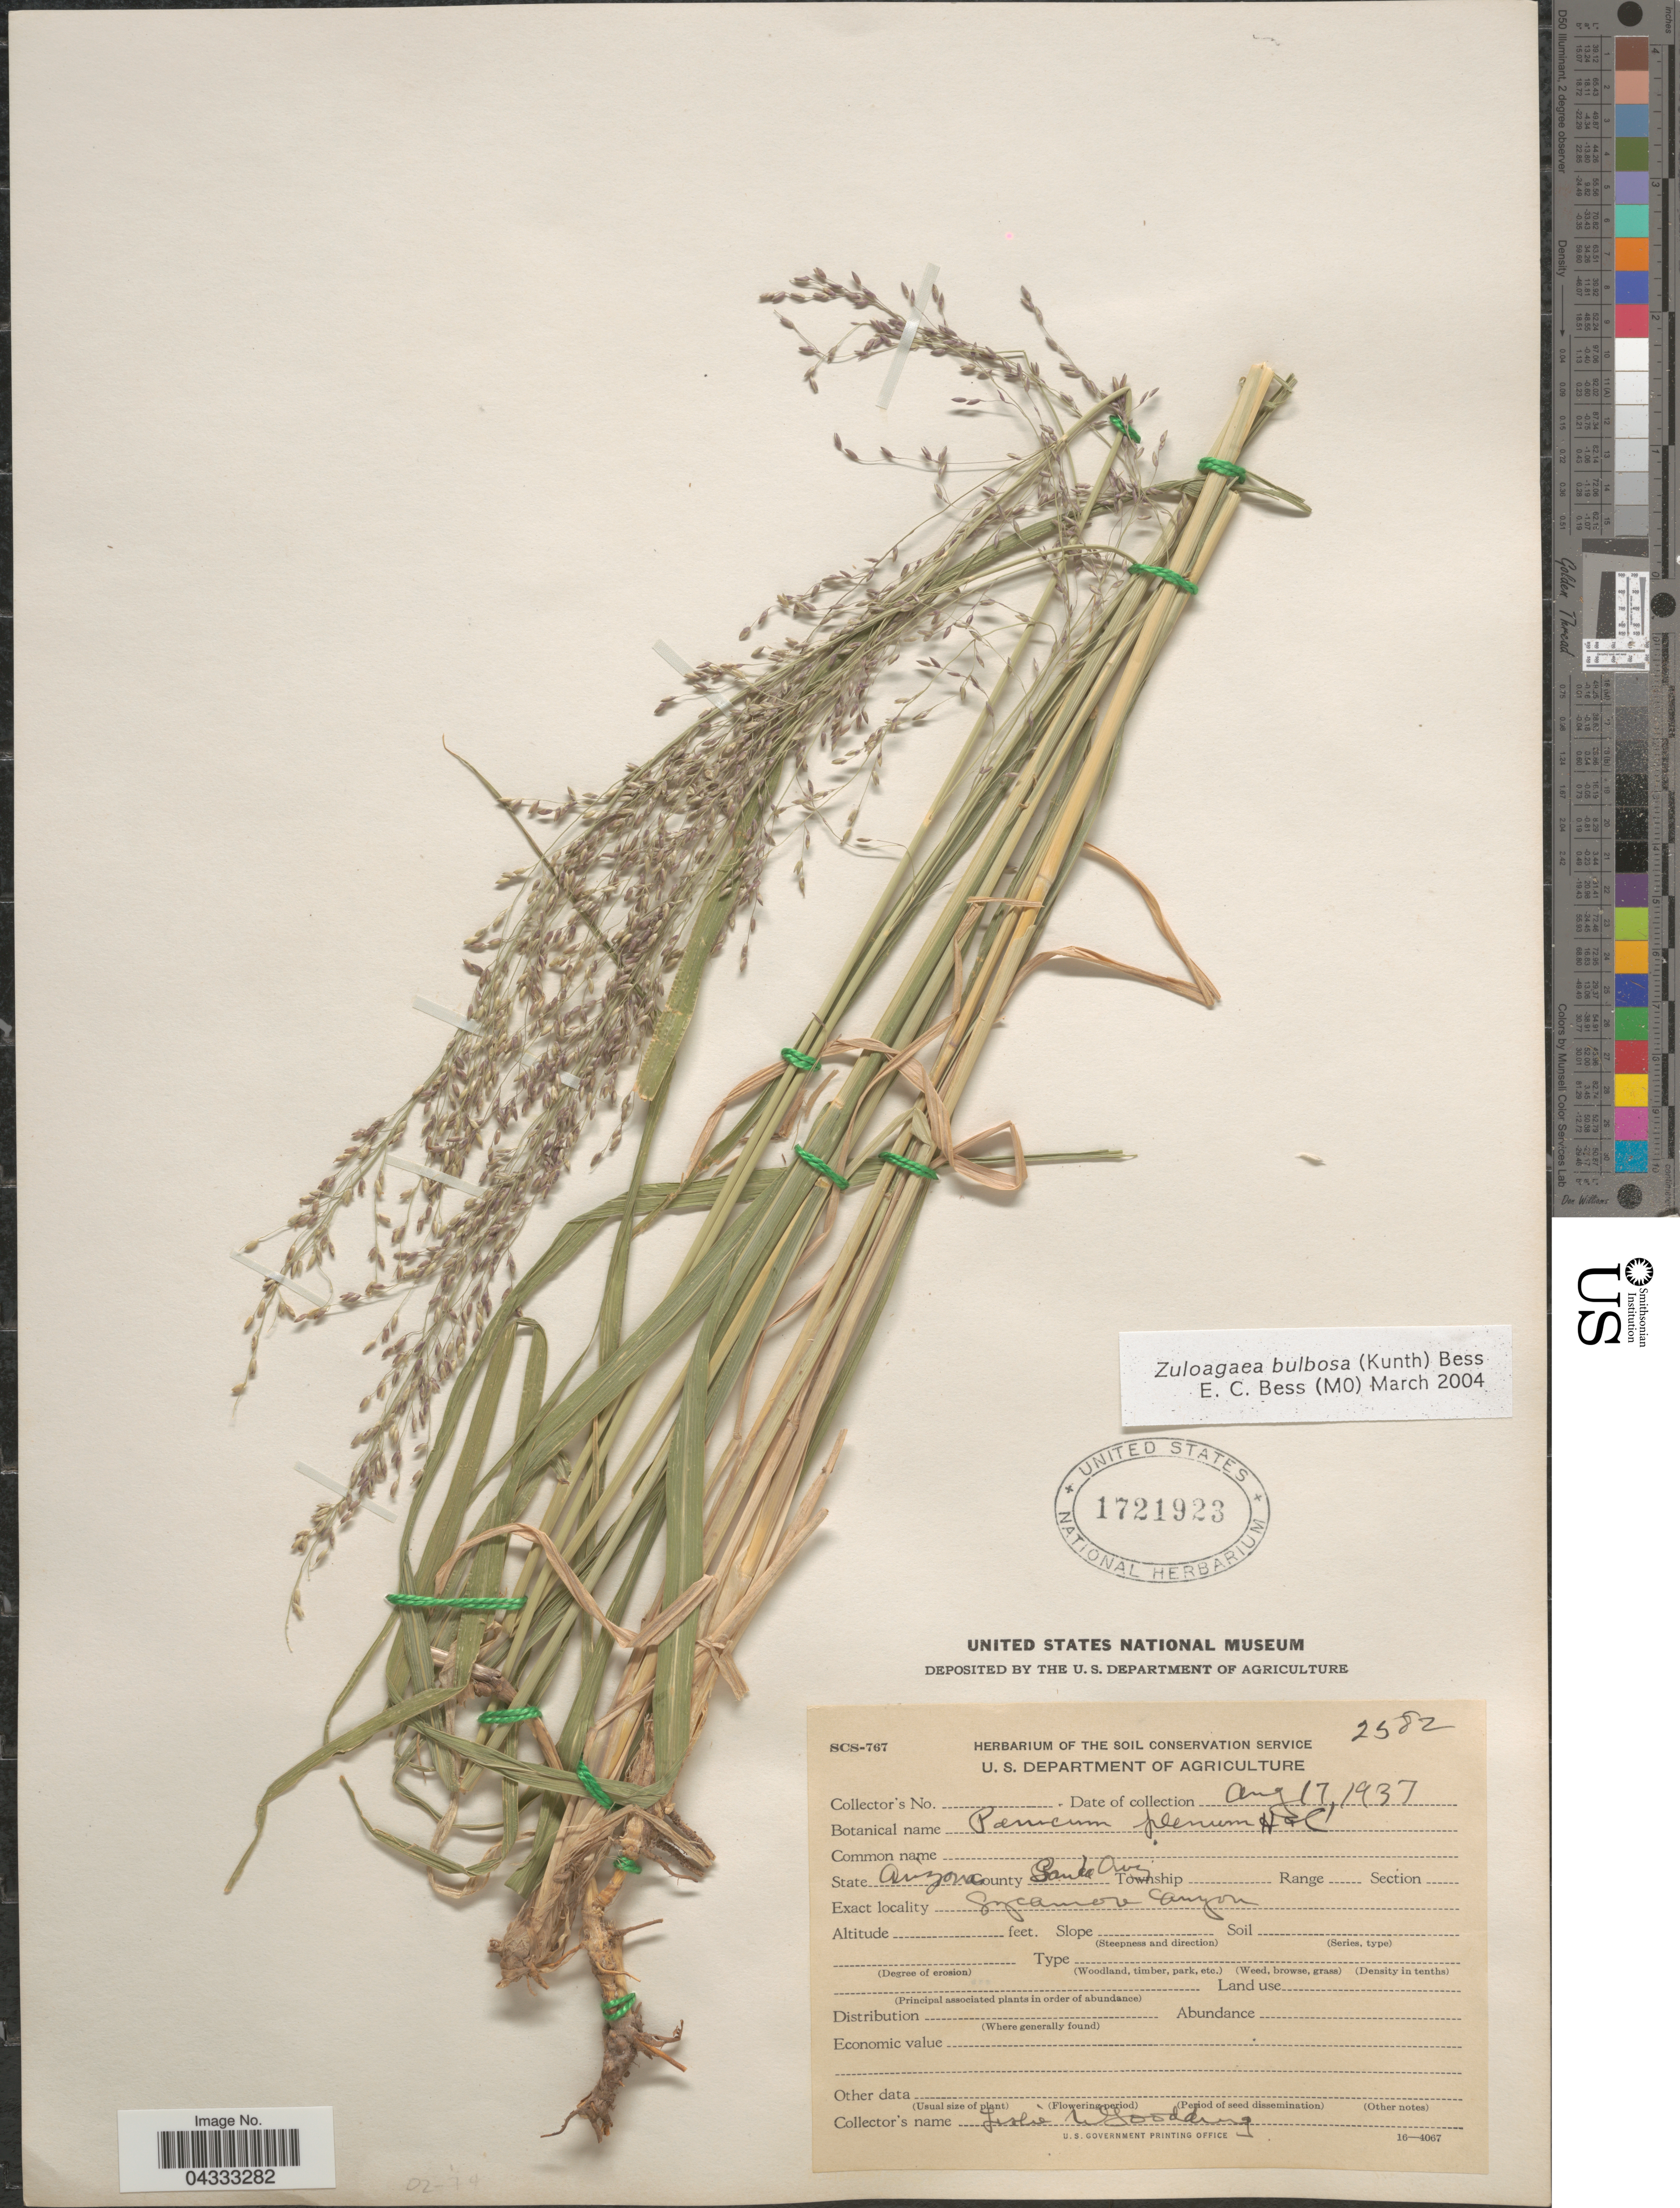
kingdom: Plantae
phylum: Tracheophyta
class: Liliopsida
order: Poales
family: Poaceae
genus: Zuloagaea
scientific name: Zuloagaea bulbosa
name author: (Kunth) E. Bess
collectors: L. N. Goodding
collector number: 2582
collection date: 1937-08-17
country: United States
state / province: Arizona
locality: County Santa Cruz. Sycamore Canyon.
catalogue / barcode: US 1721923